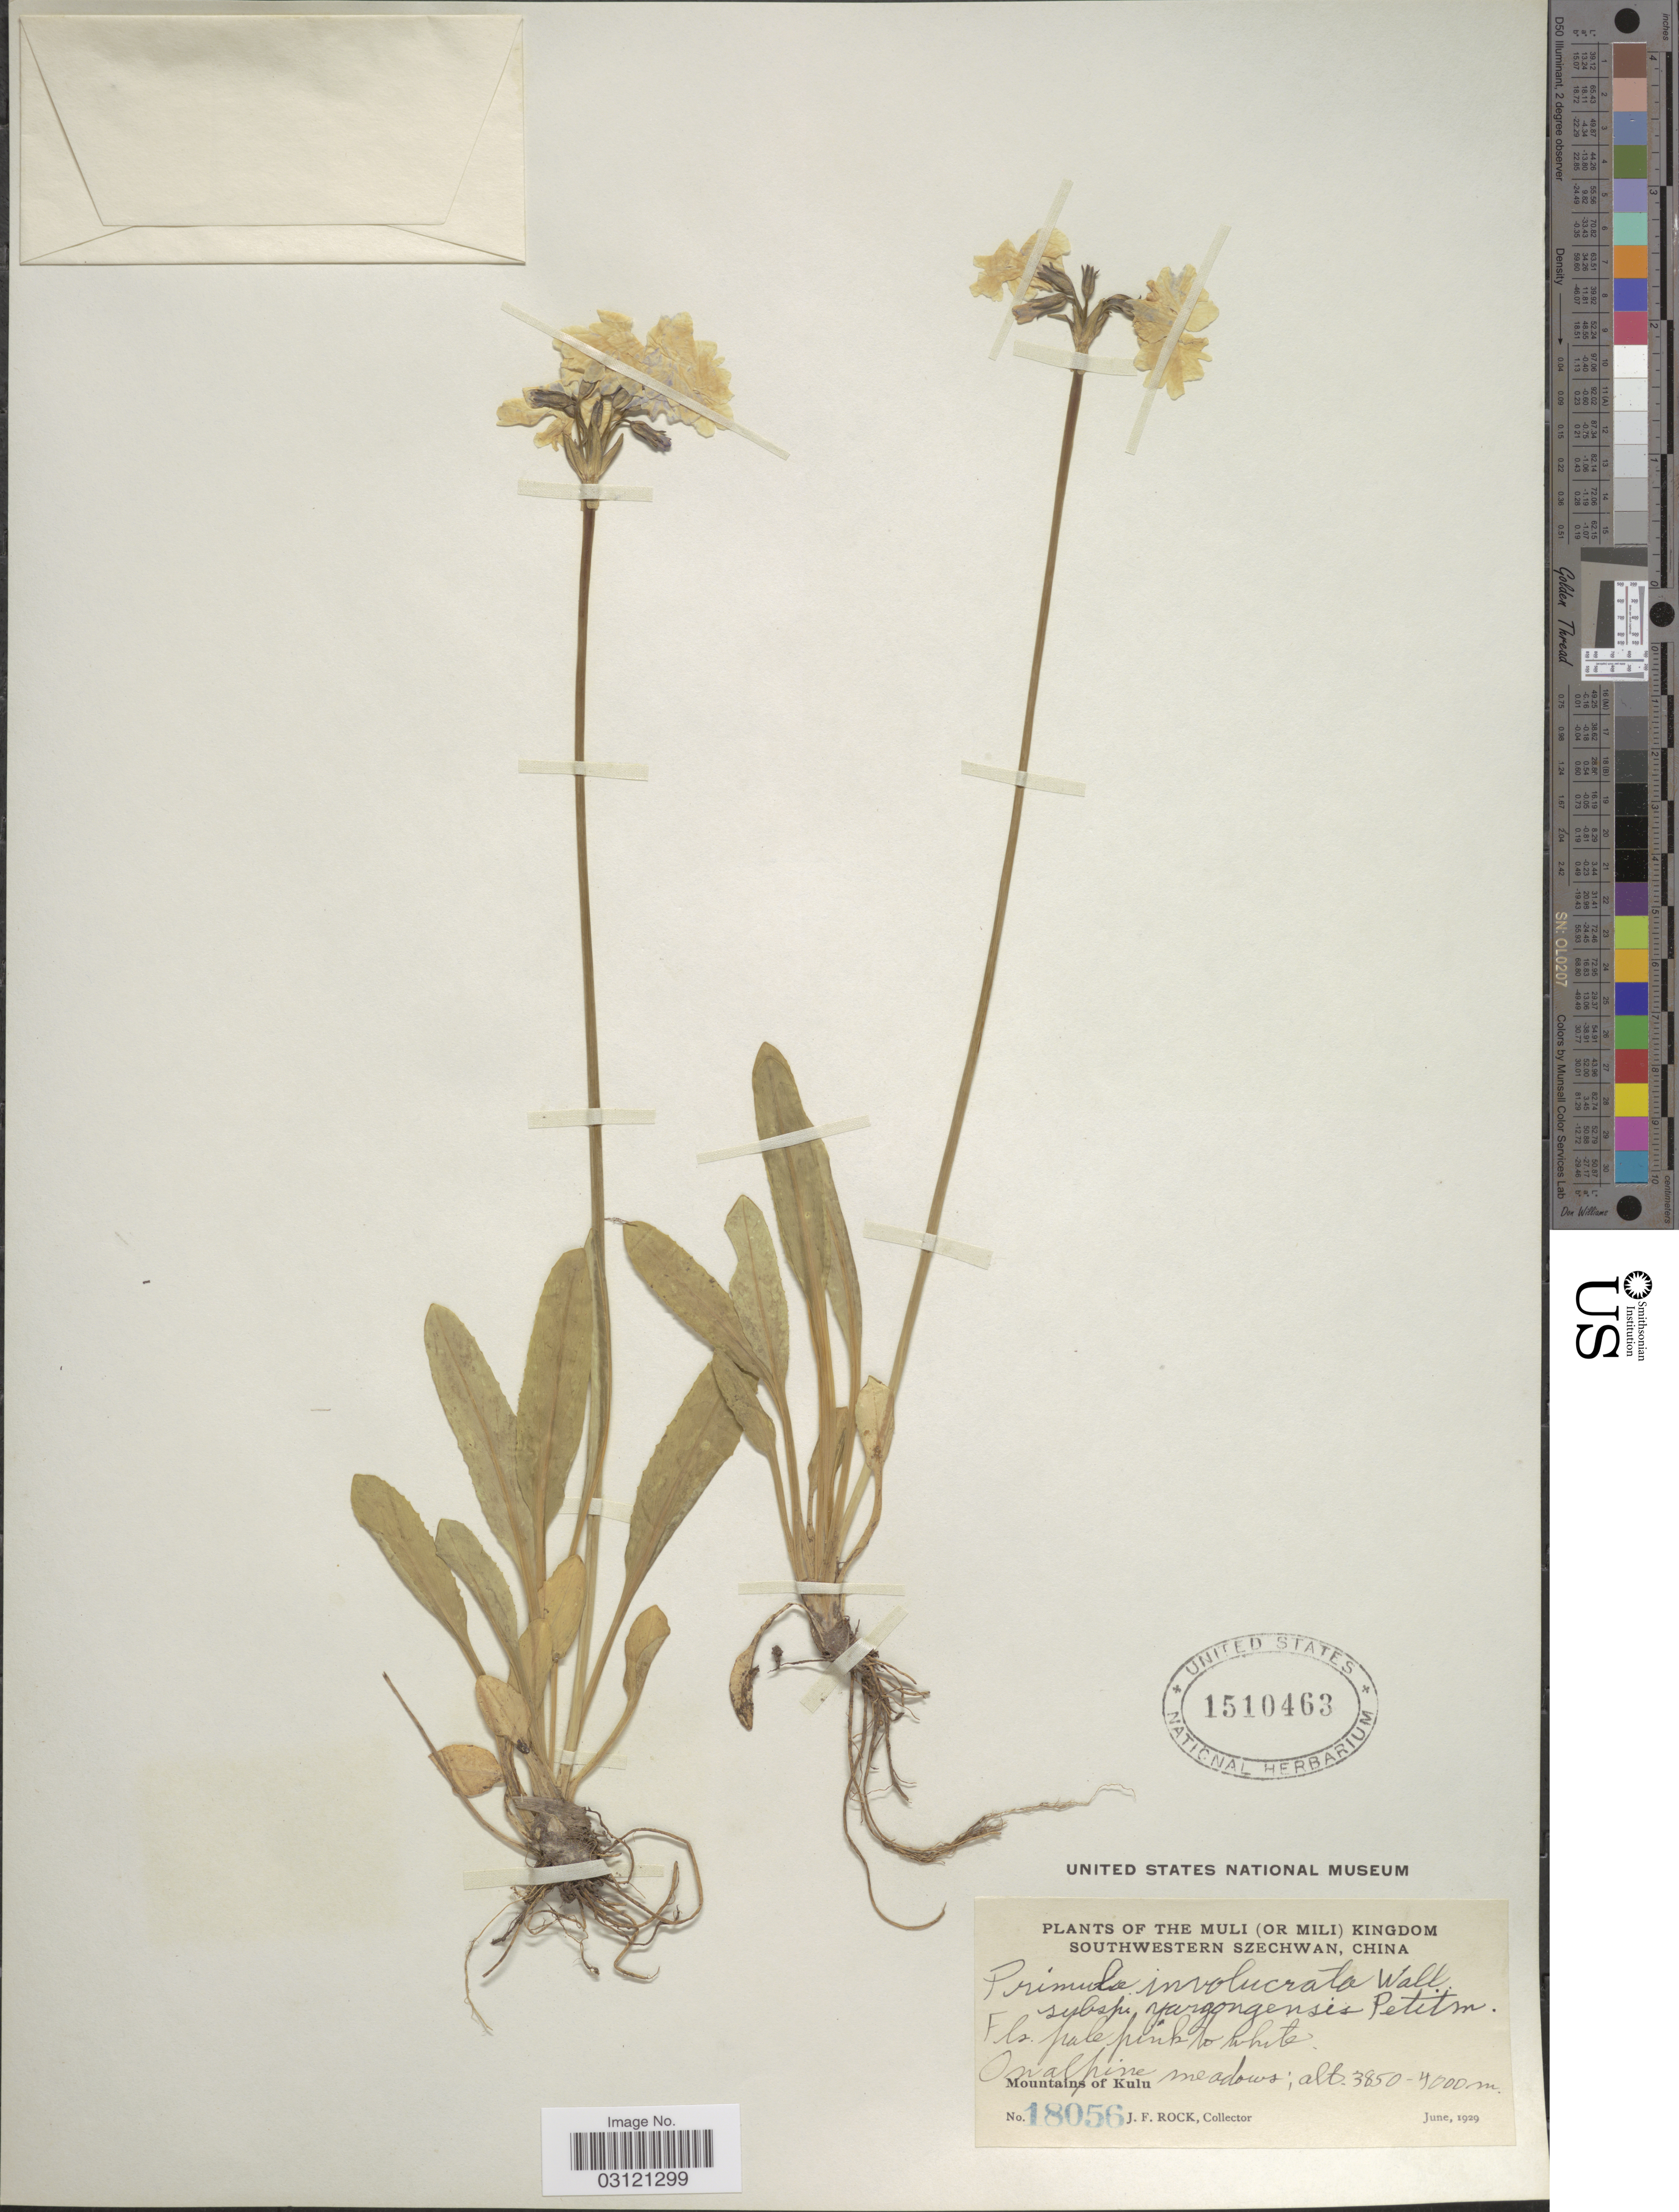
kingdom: Plantae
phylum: Tracheophyta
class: Magnoliopsida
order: Ericales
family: Primulaceae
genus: Primula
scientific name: Primula involucrata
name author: Wall. ex Duby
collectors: J. Rock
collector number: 18056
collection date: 1929-06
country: China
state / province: Sichuan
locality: The Muli (Or Mili) Kingdom, Southwestern Szechwan, Mountains of Kulu.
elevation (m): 3850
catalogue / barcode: US 1510463